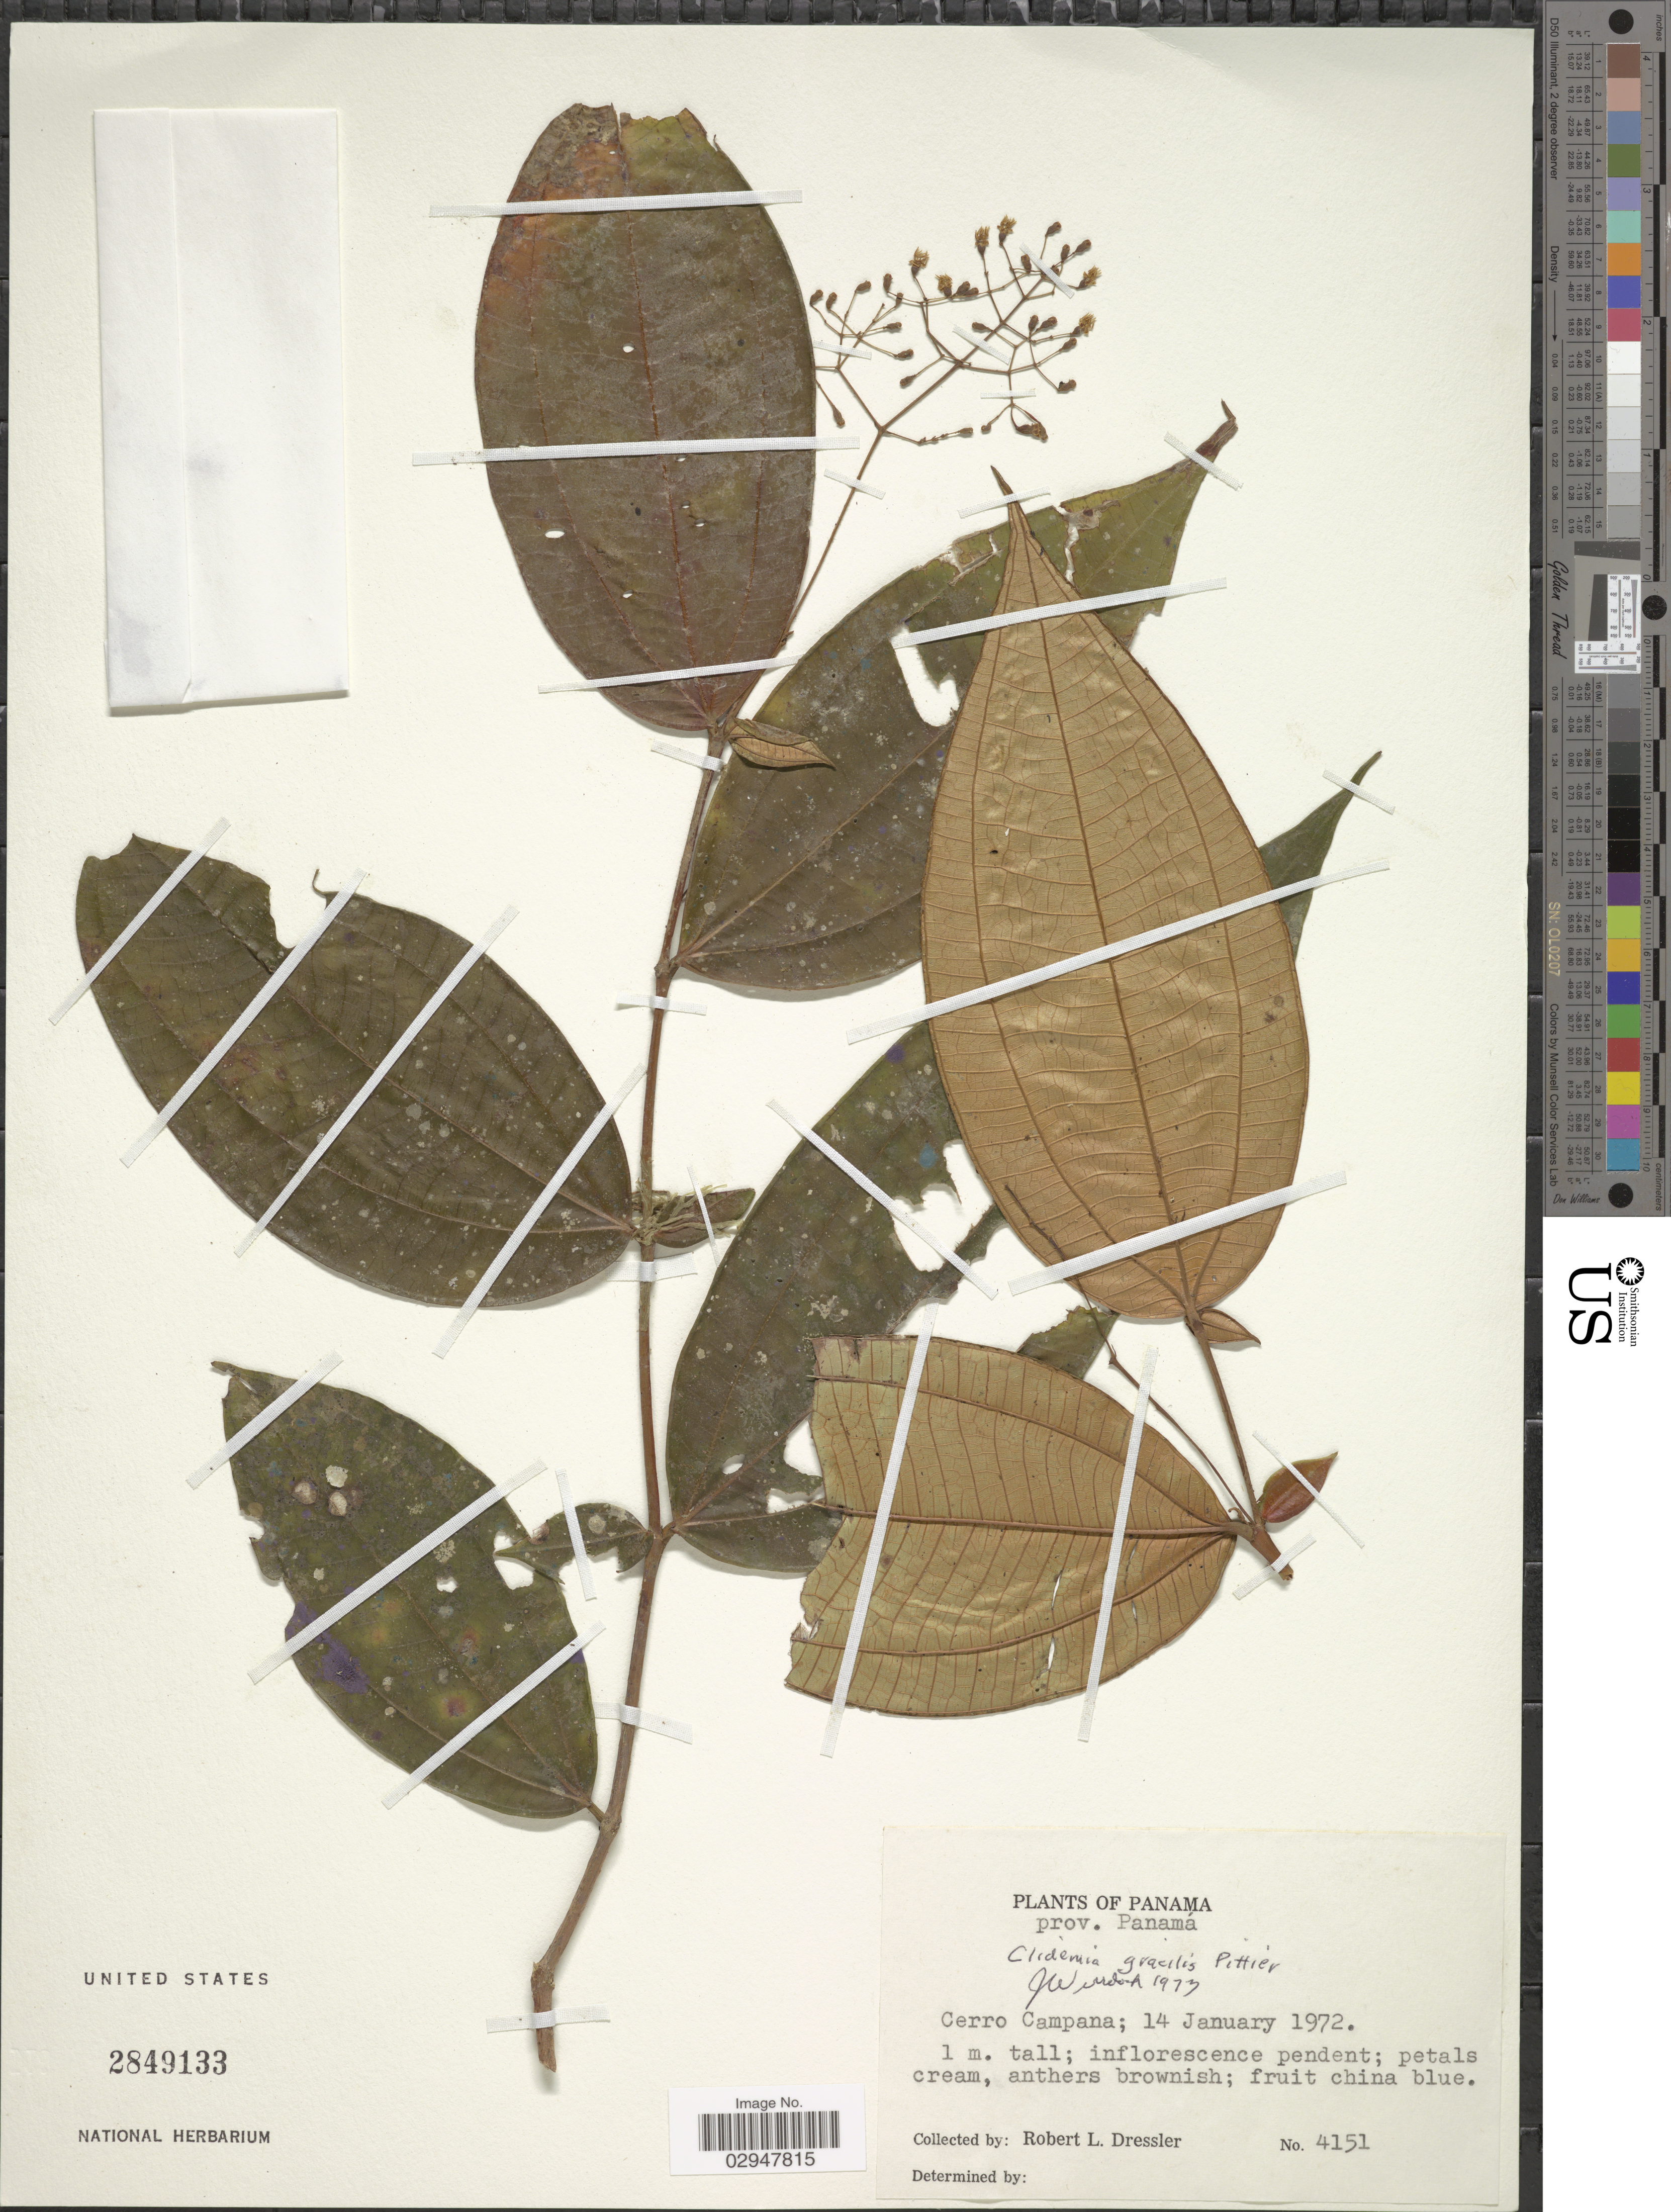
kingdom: Plantae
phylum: Tracheophyta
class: Magnoliopsida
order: Myrtales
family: Melastomataceae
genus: Clidemia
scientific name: Clidemia gracilis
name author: Pittier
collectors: R. Dressler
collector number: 4151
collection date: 1972-01-14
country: Panama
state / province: Panamá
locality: Cerro Campana.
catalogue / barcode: US 2849133